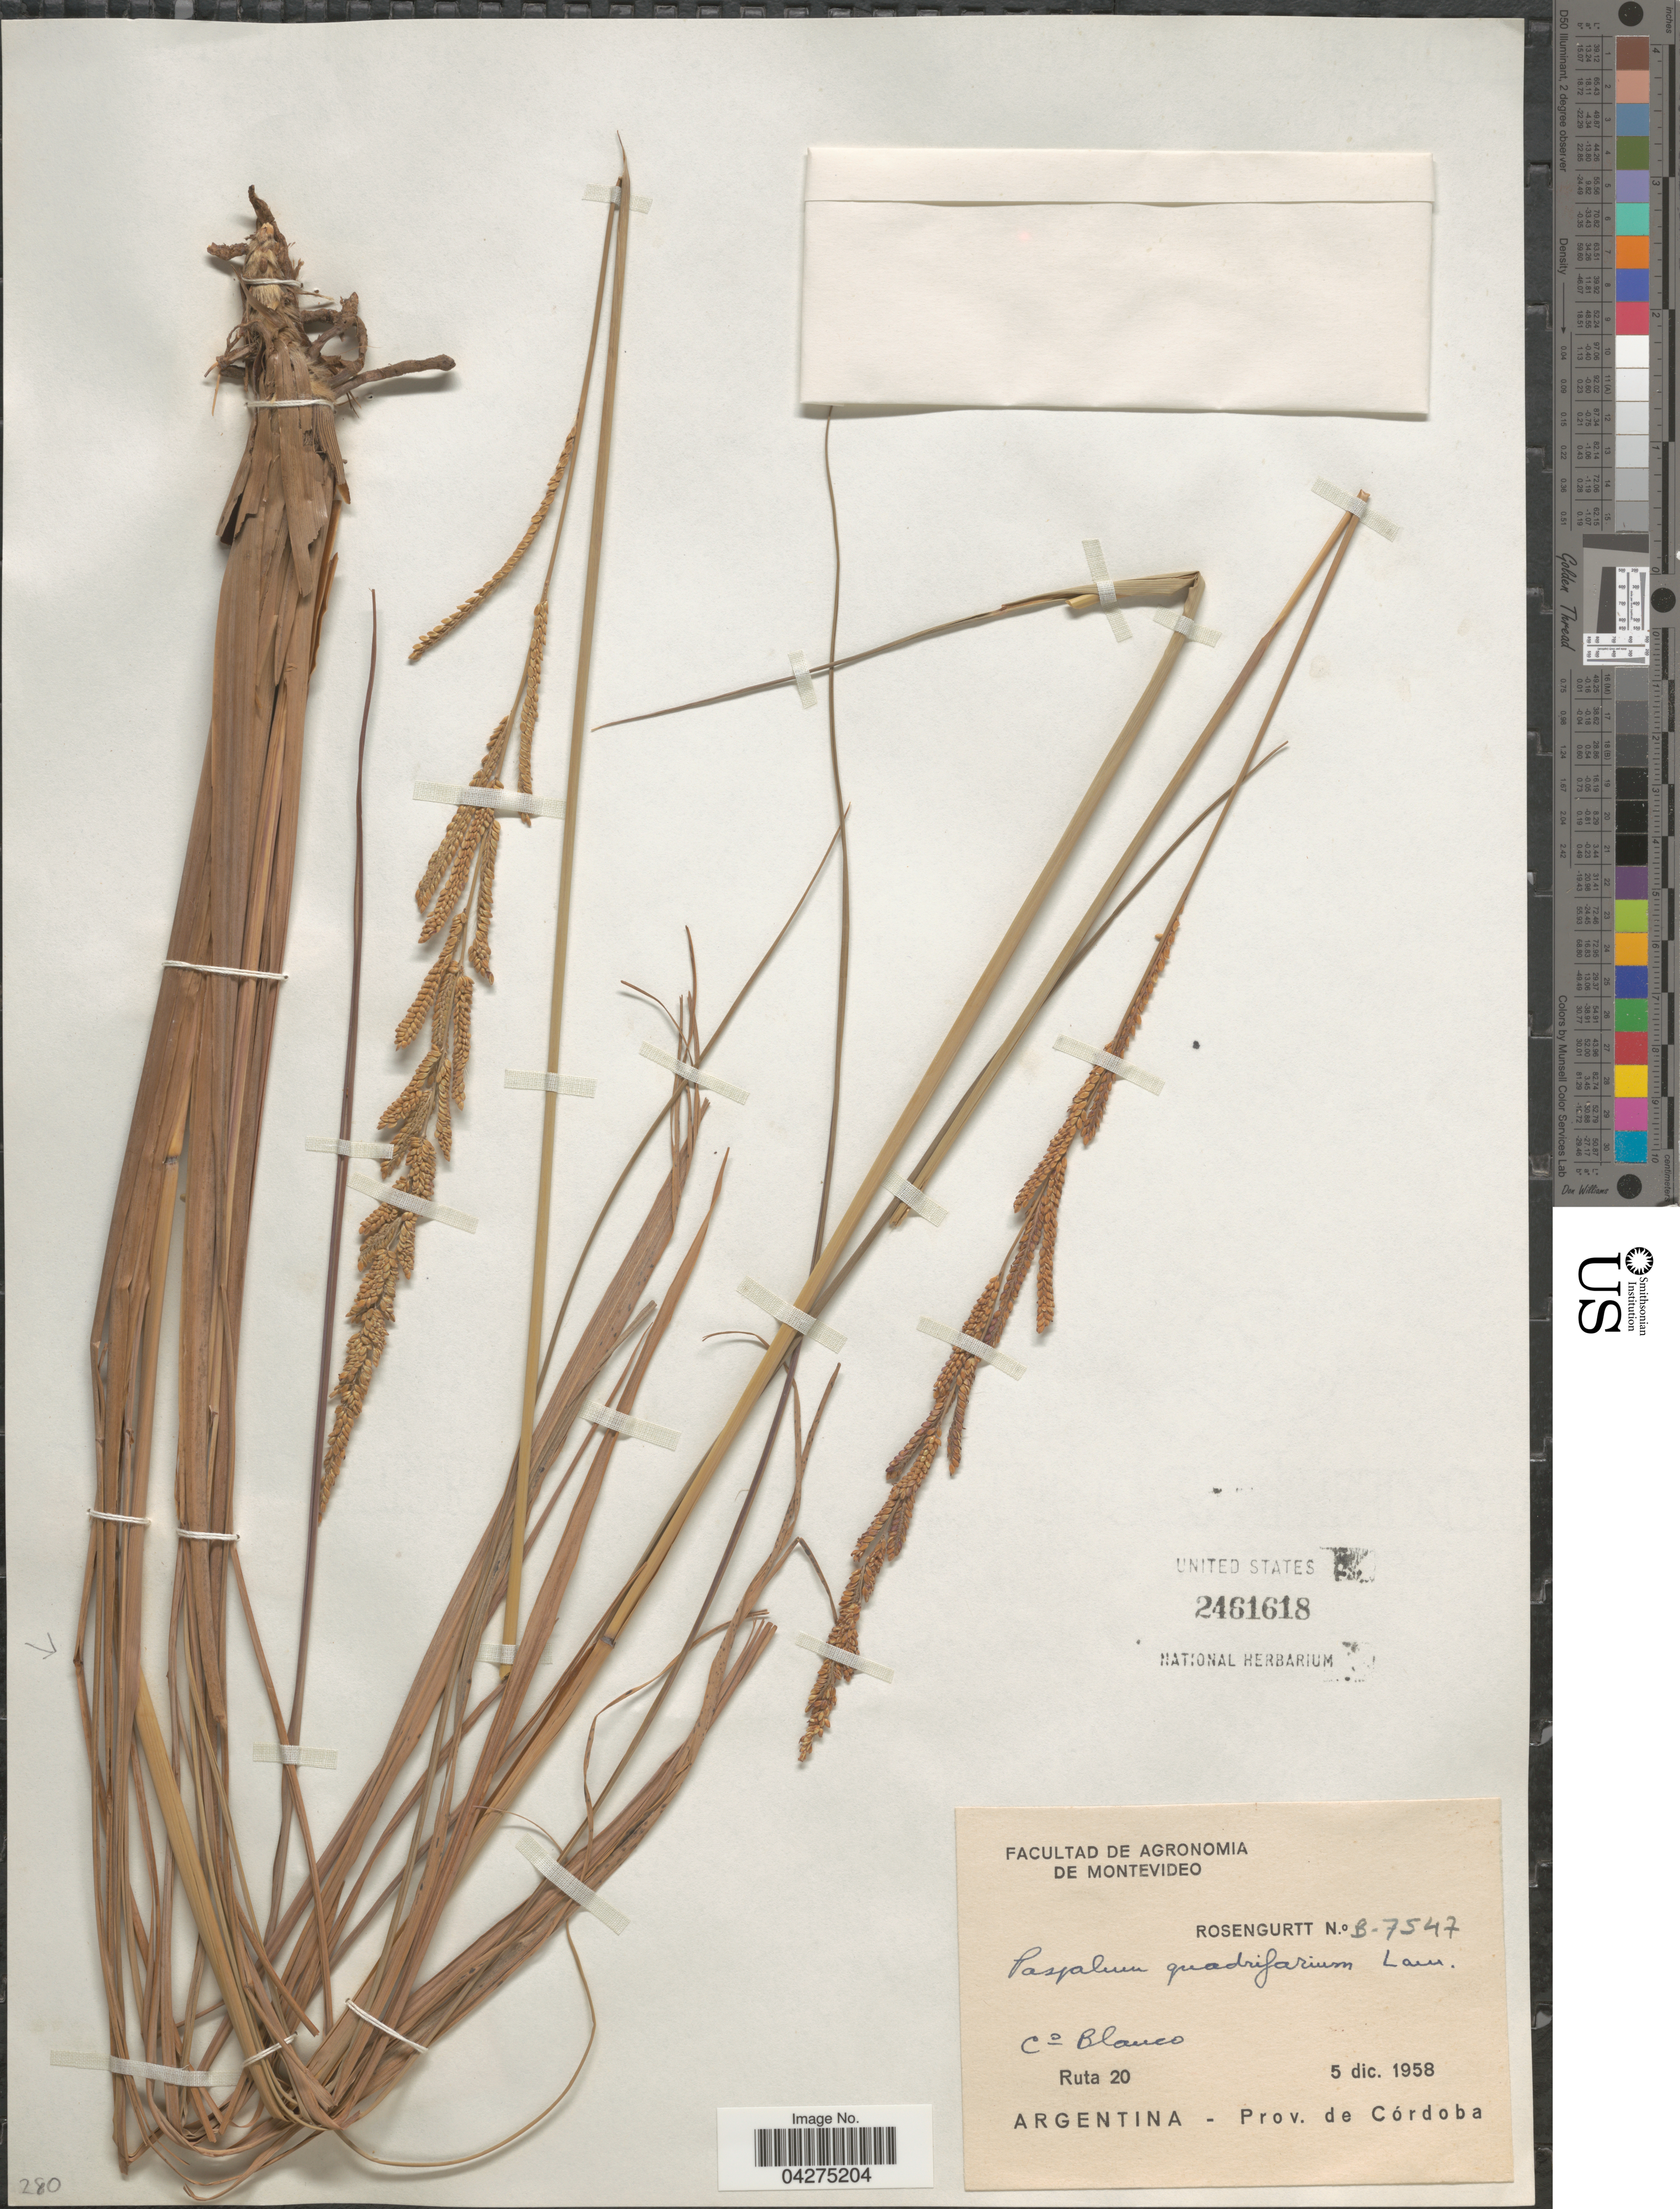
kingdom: Plantae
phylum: Tracheophyta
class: Liliopsida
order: Poales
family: Poaceae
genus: Paspalum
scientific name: Paspalum quadrifarium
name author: Lam.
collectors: Rosengurtt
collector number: B-7547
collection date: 1958-12-05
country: Argentina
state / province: Cordoba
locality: C° Blanco. Ruta 20.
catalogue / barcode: US 2461618